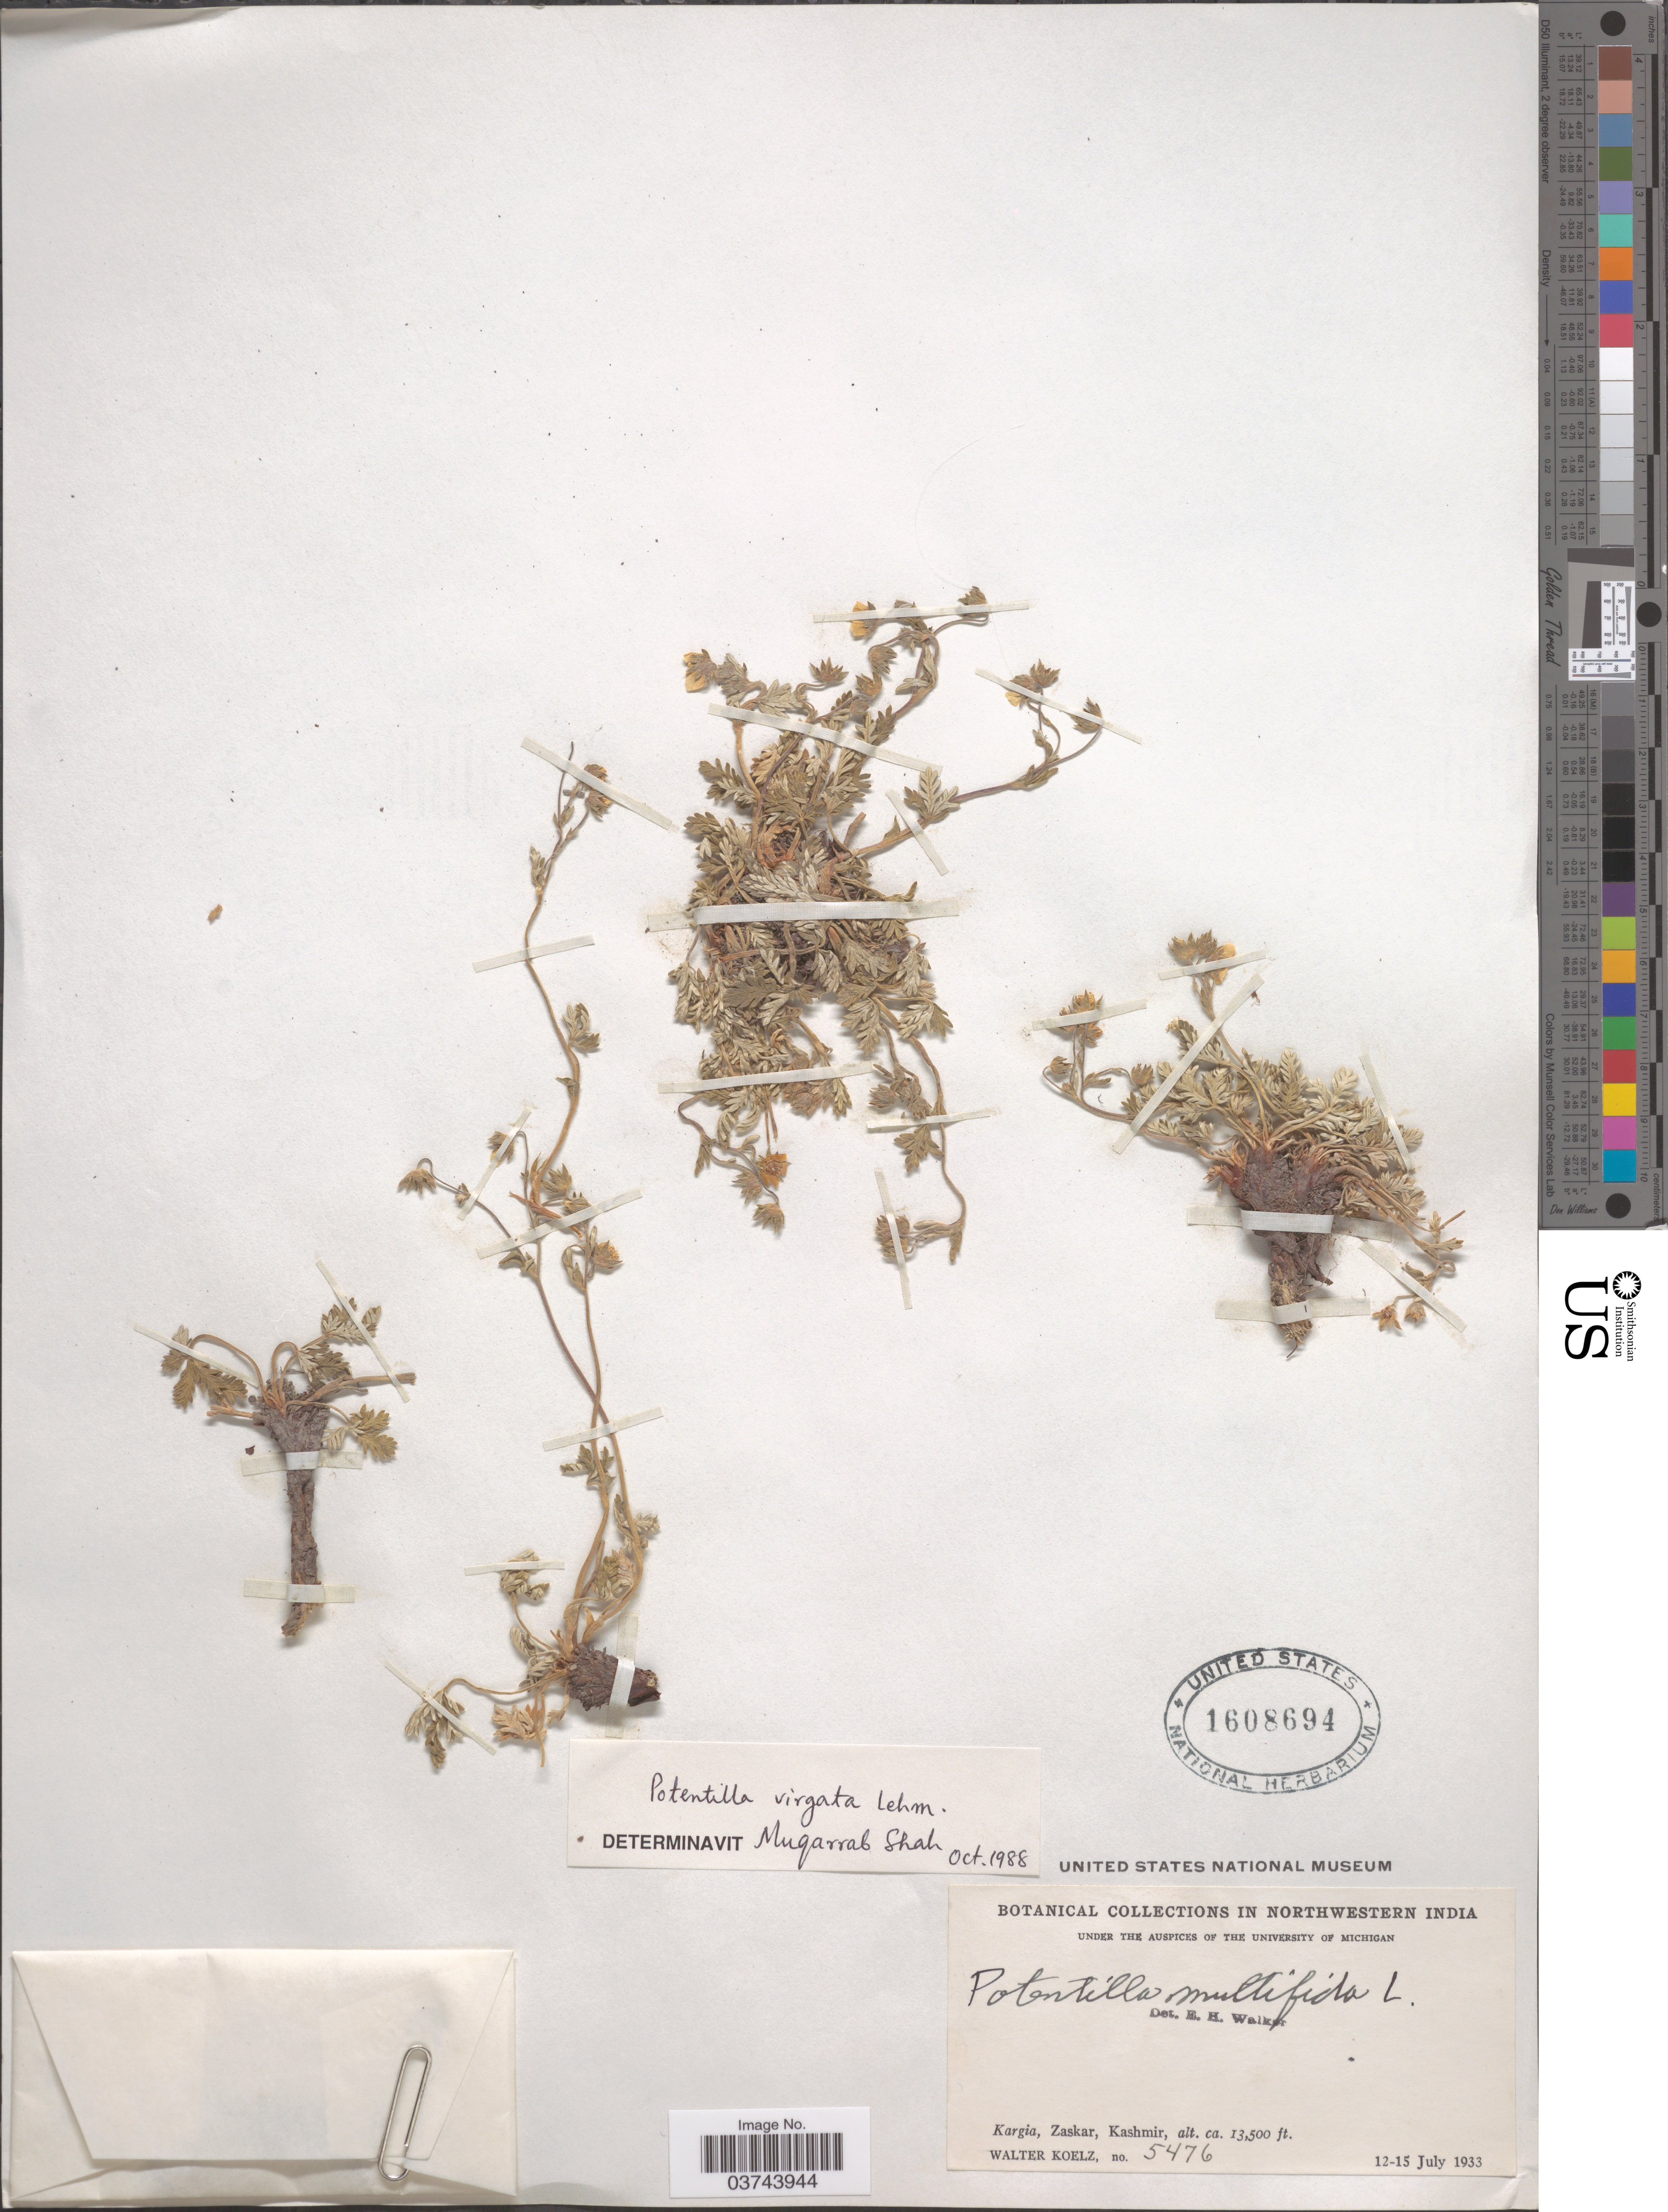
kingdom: Plantae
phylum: Tracheophyta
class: Magnoliopsida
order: Rosales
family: Rosaceae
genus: Potentilla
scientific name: Potentilla virgata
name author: Lehm.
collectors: W. N. Koelz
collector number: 5476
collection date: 1933-07-12/1933-07-15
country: India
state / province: Jammu and Kashmir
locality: Northwestern India. Kargia, Zaskar, Kashmir.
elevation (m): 4115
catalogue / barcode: US 1608694